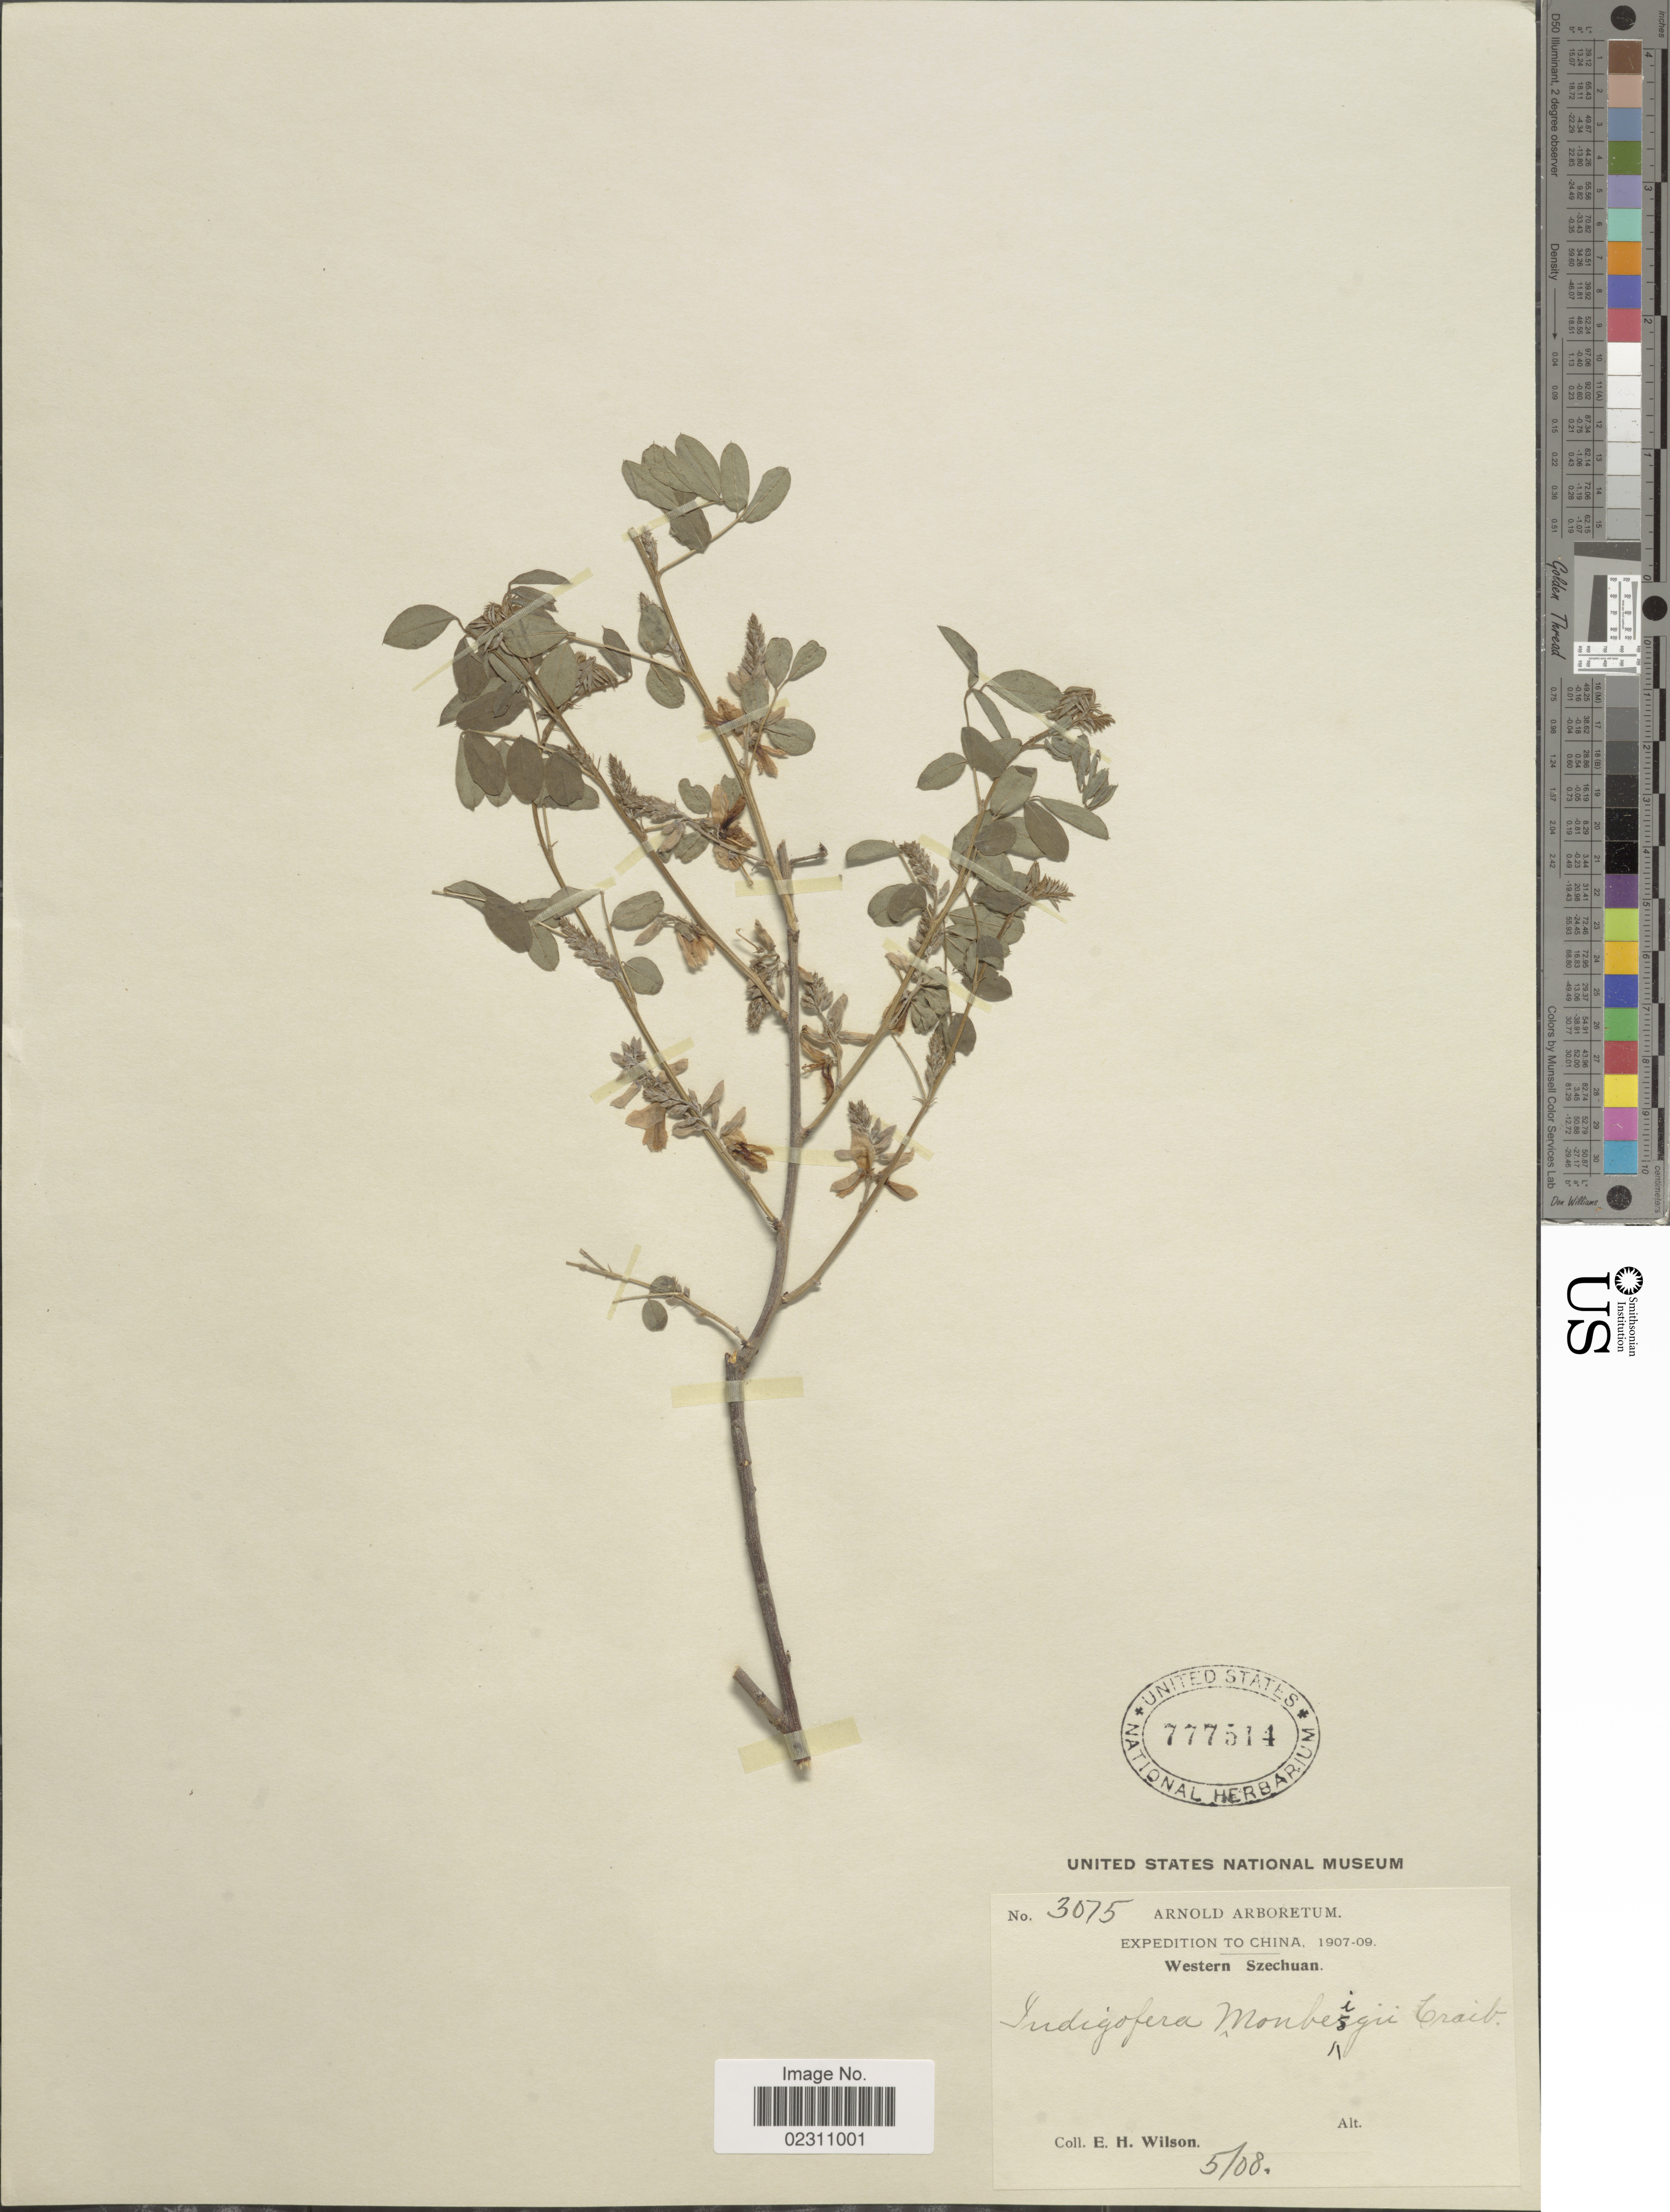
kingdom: Plantae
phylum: Tracheophyta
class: Magnoliopsida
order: Fabales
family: Fabaceae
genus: Indigofera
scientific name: Indigofera monbeigii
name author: Craib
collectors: E. Wilson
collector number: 3075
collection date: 1908-05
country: China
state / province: Sichuan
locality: Western Szechuan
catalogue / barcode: US 777514